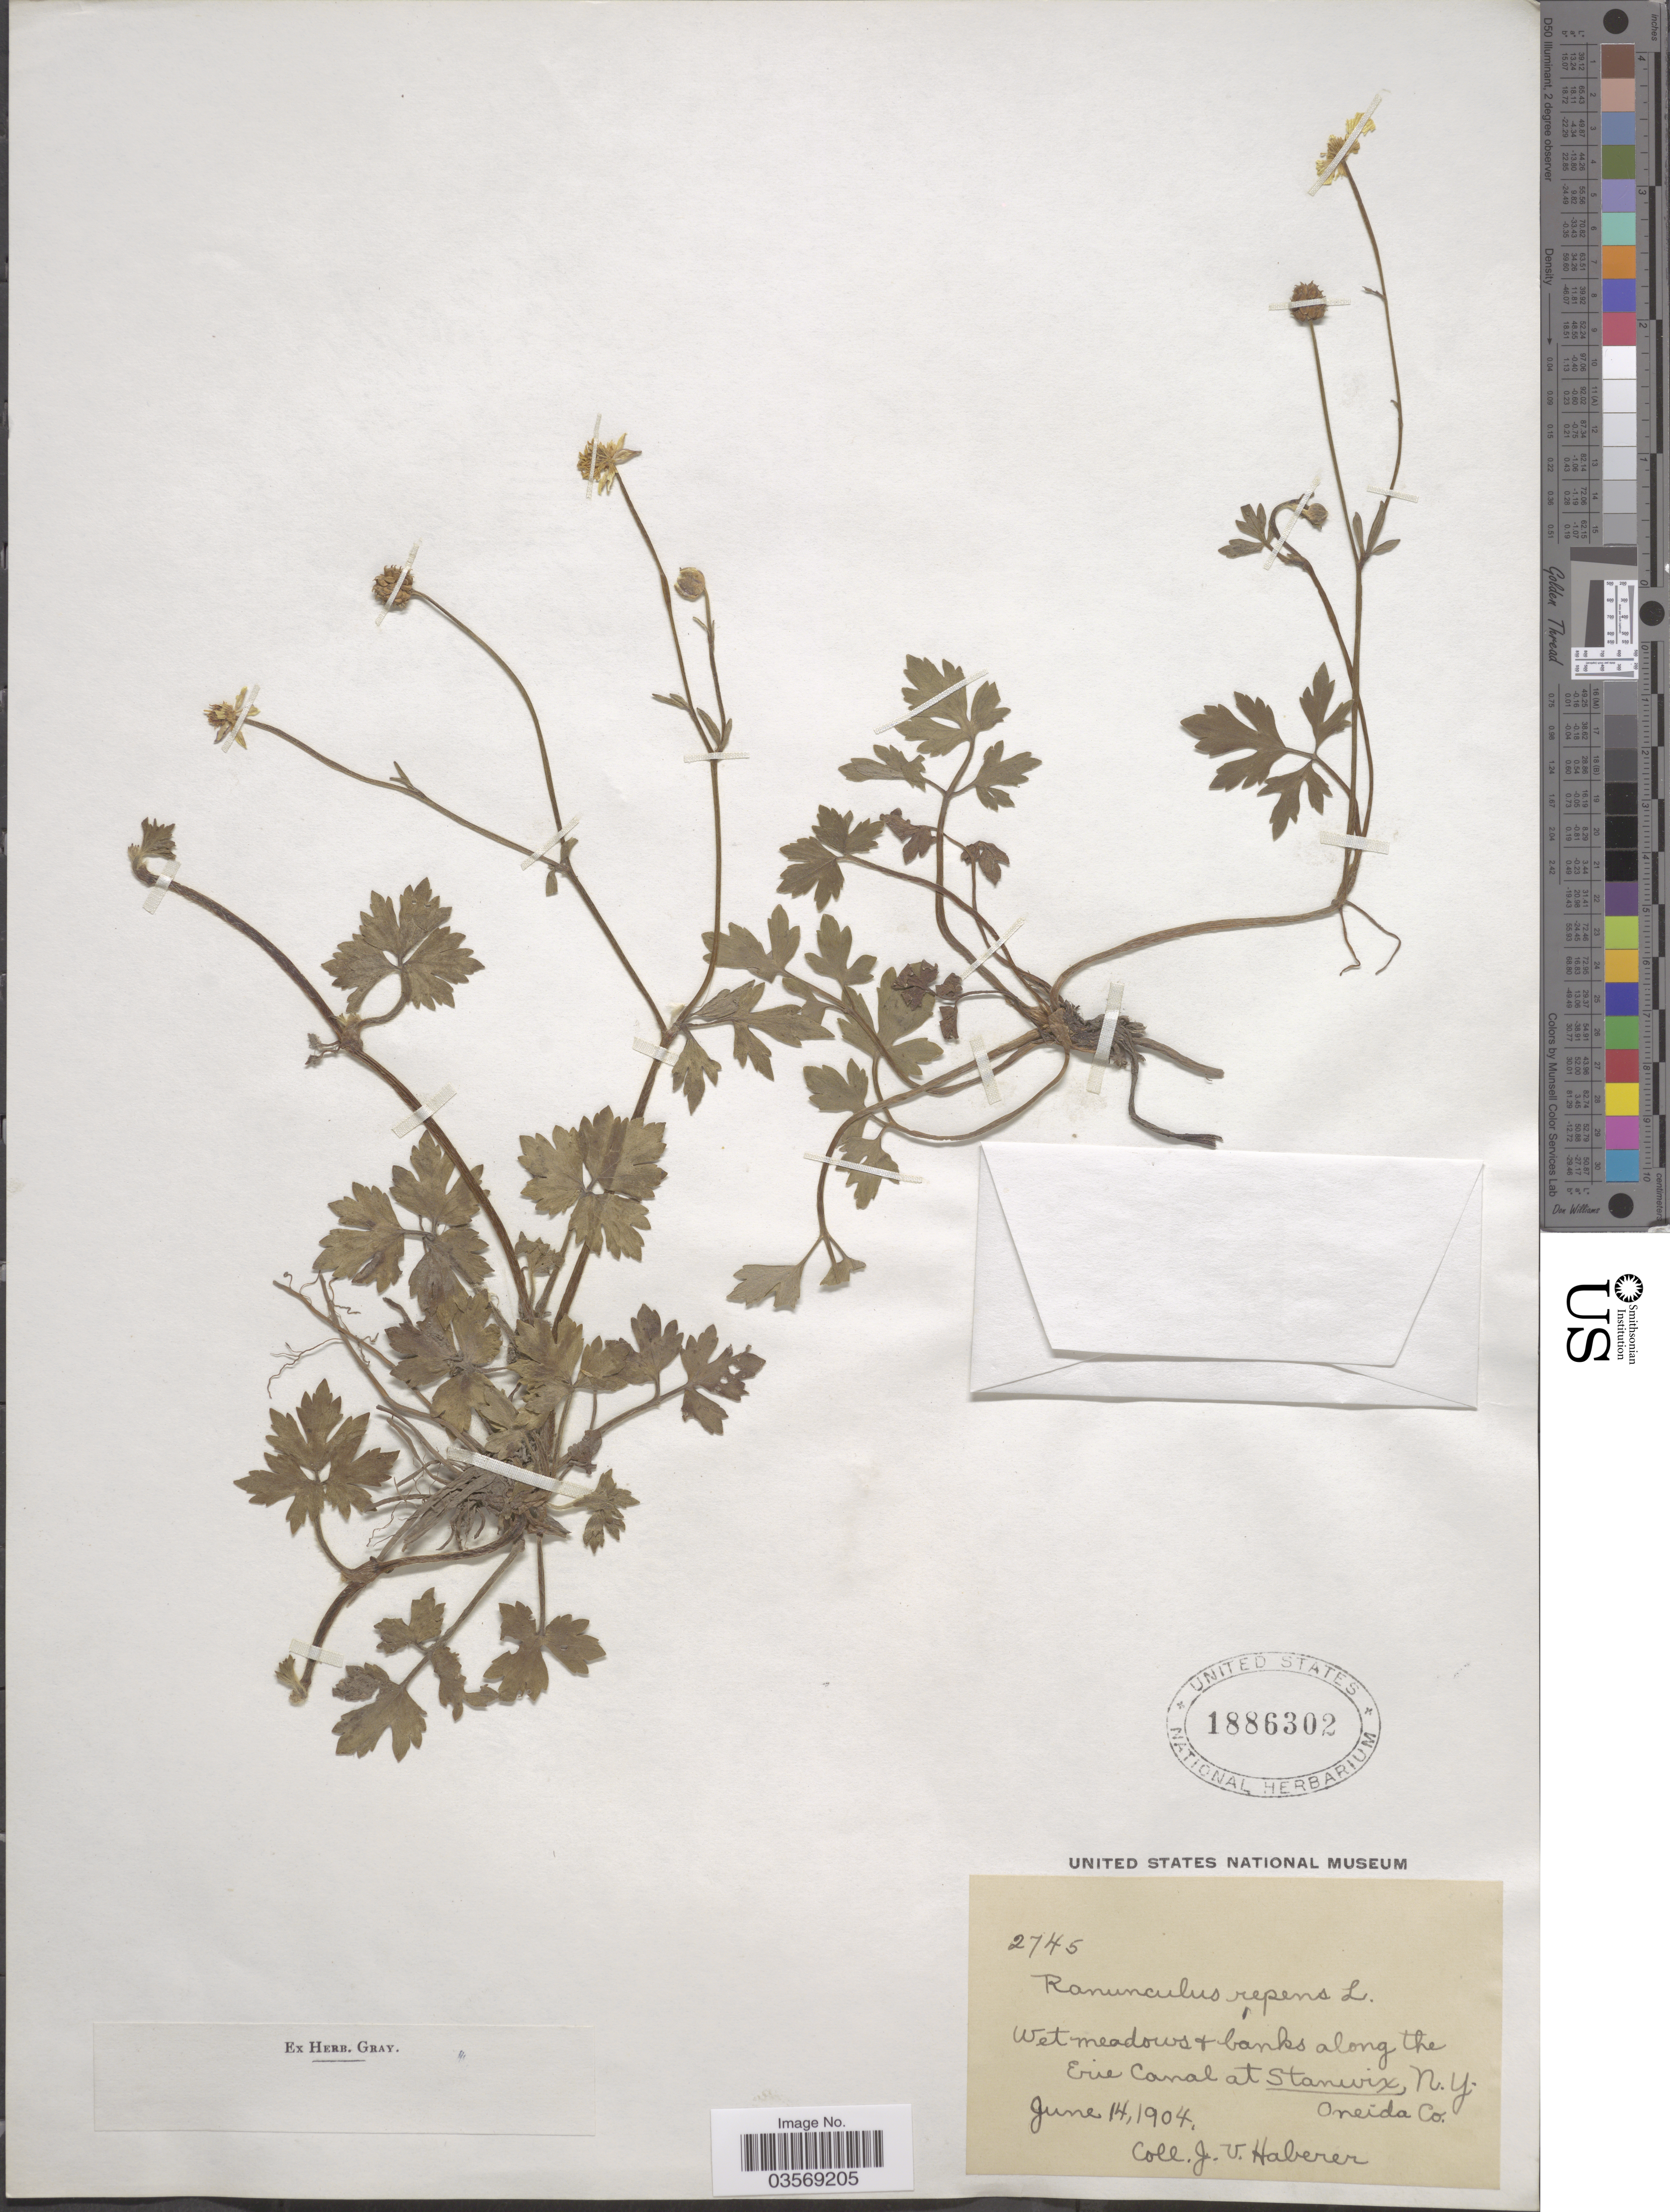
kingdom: Plantae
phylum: Tracheophyta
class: Magnoliopsida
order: Ranunculales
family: Ranunculaceae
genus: Ranunculus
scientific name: Ranunculus repens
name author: L.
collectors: J. V. Haberer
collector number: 2745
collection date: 1904-06-14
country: United States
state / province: New York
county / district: Oneida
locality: Wet meadows+banks along the Erie Canal at Stanwix. Oneida Co.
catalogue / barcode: US 1886302